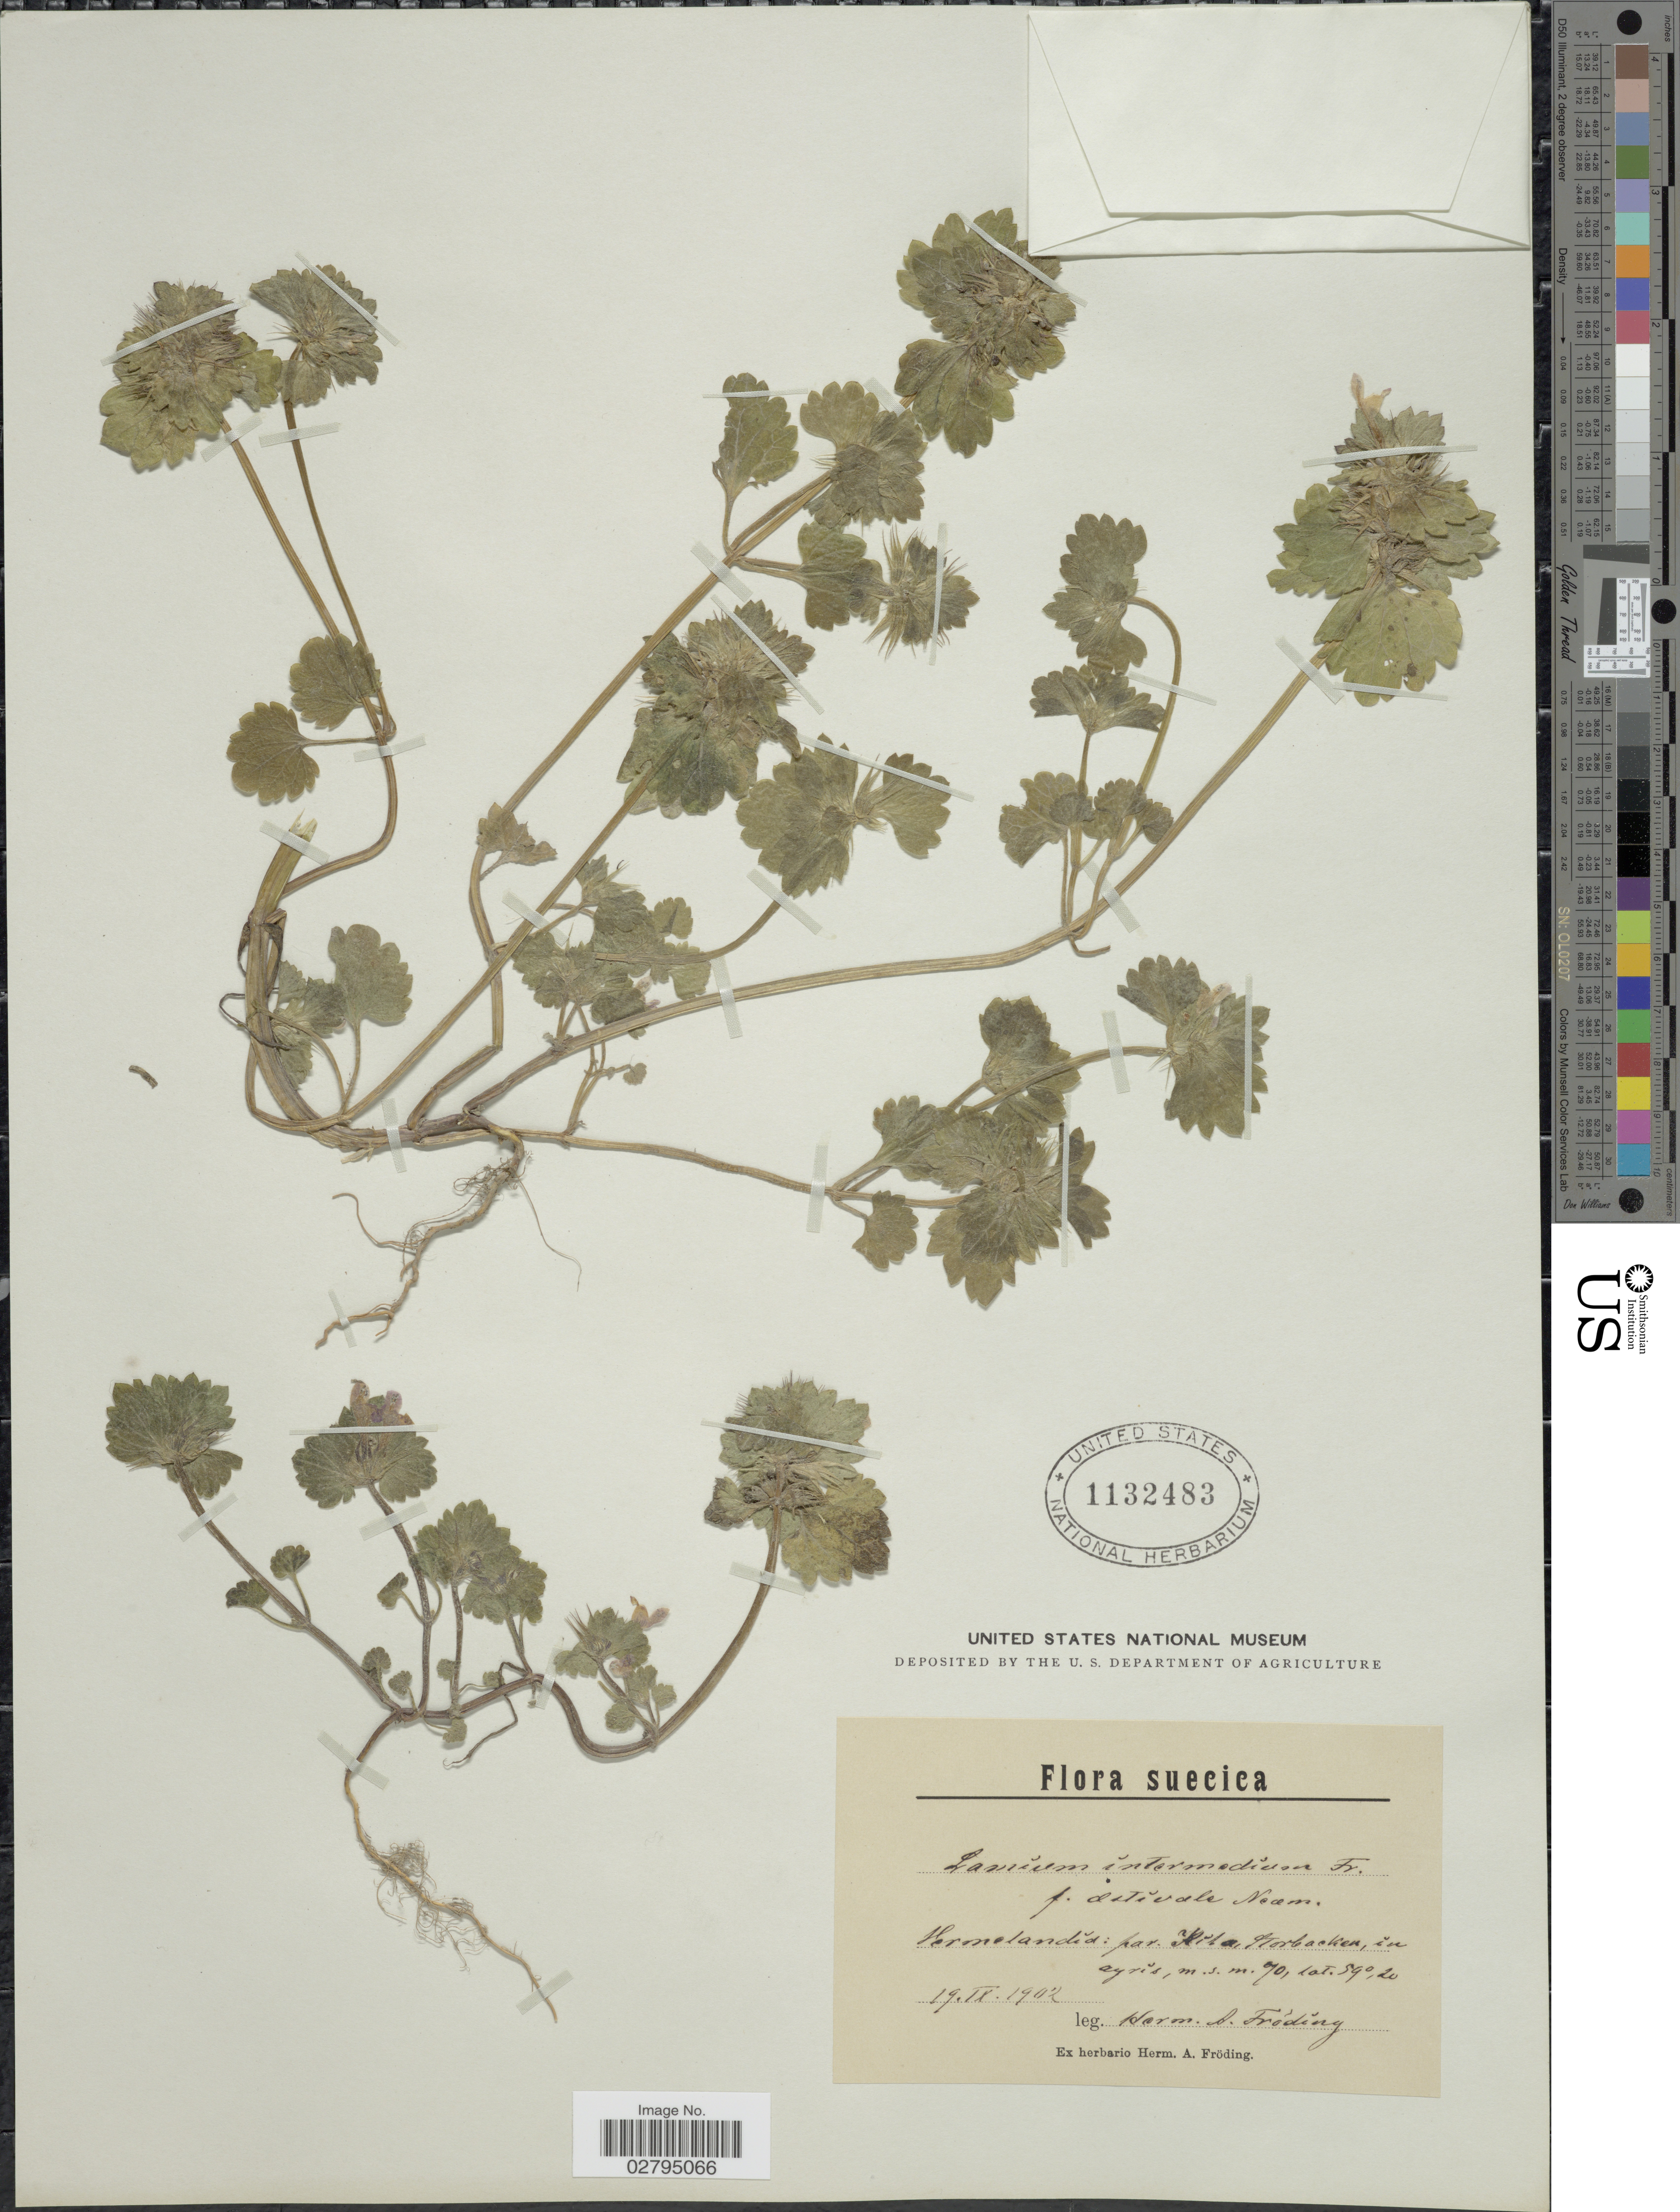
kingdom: Plantae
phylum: Tracheophyta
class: Magnoliopsida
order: Lamiales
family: Lamiaceae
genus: Lamium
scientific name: Lamium confertum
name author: Fr.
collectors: H. Froding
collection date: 1902-09-19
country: Sweden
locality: Suecica. Hermelandia: par. Kila, Storbacken, in agris.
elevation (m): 70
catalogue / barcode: US 1132483